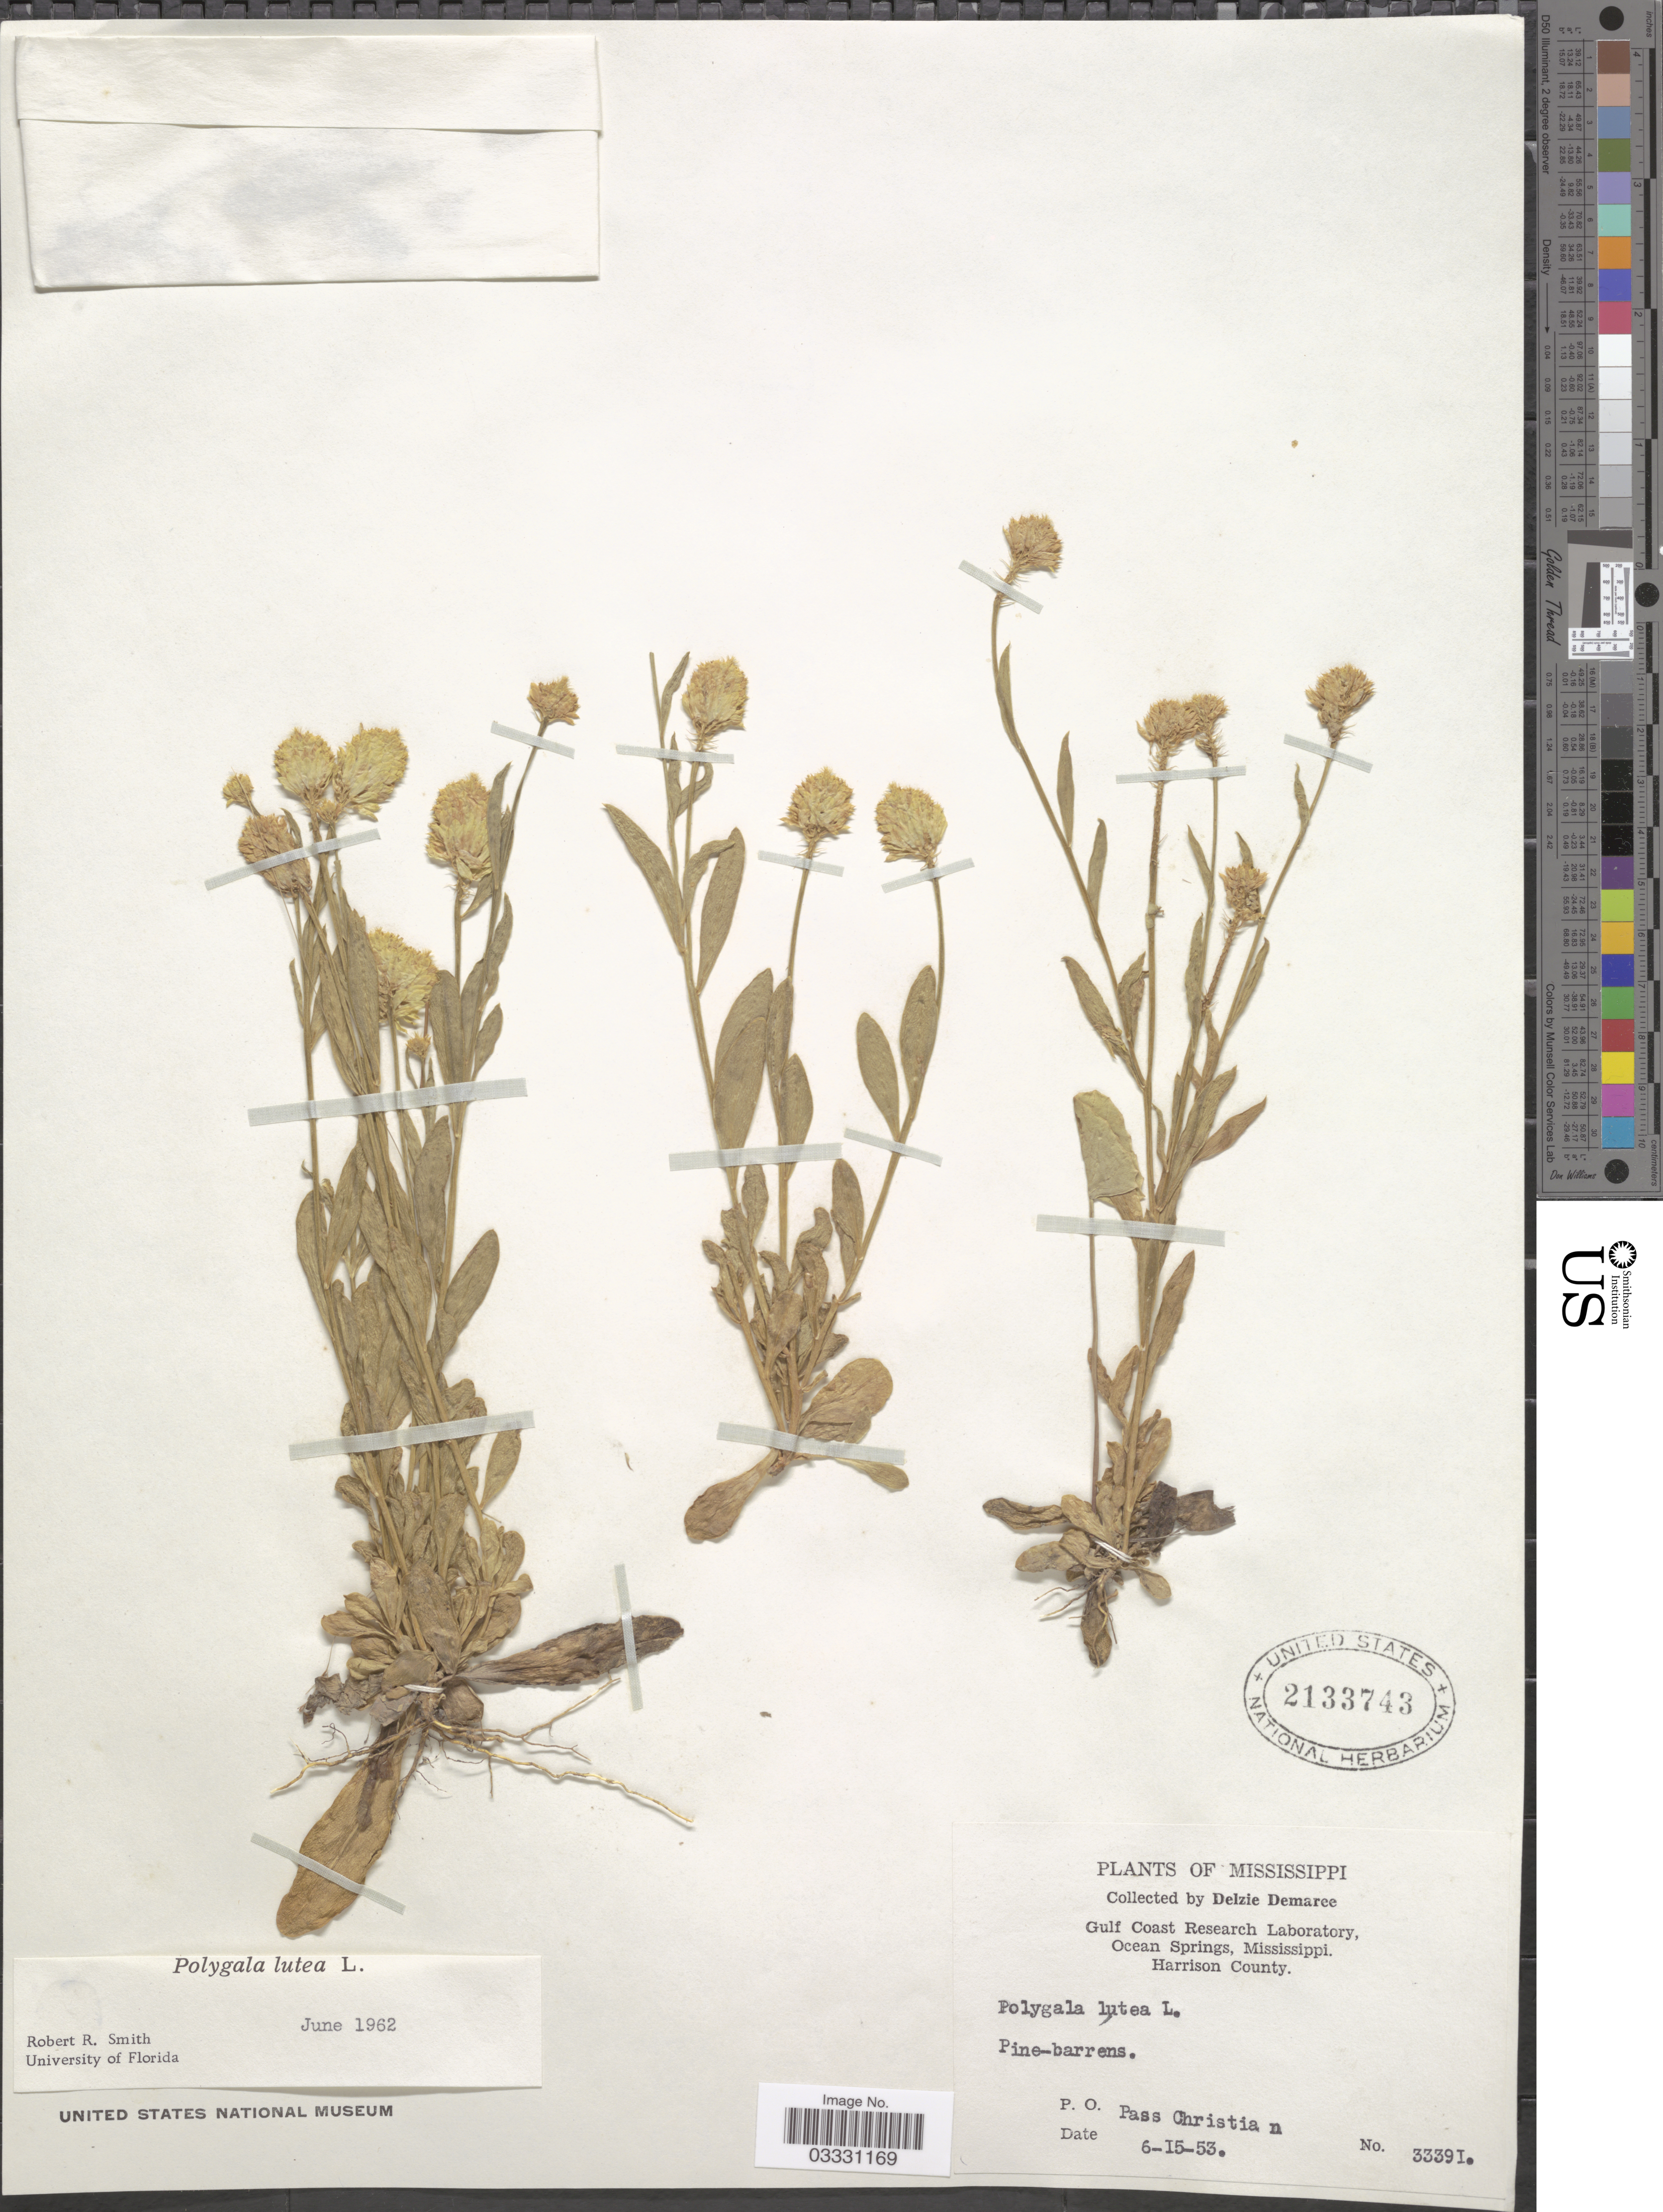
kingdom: Plantae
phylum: Tracheophyta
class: Magnoliopsida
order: Fabales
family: Polygalaceae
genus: Polygala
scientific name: Polygala lutea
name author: L.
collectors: D. Demaree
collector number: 33391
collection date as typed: Transcribed d/m/y: 15/6/53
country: United States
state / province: Mississippi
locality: Gulf Coast Research Laboratory, Ocean Springs [unsure placement] Harrison County. P.O. Pass Christian.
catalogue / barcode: US 2133743